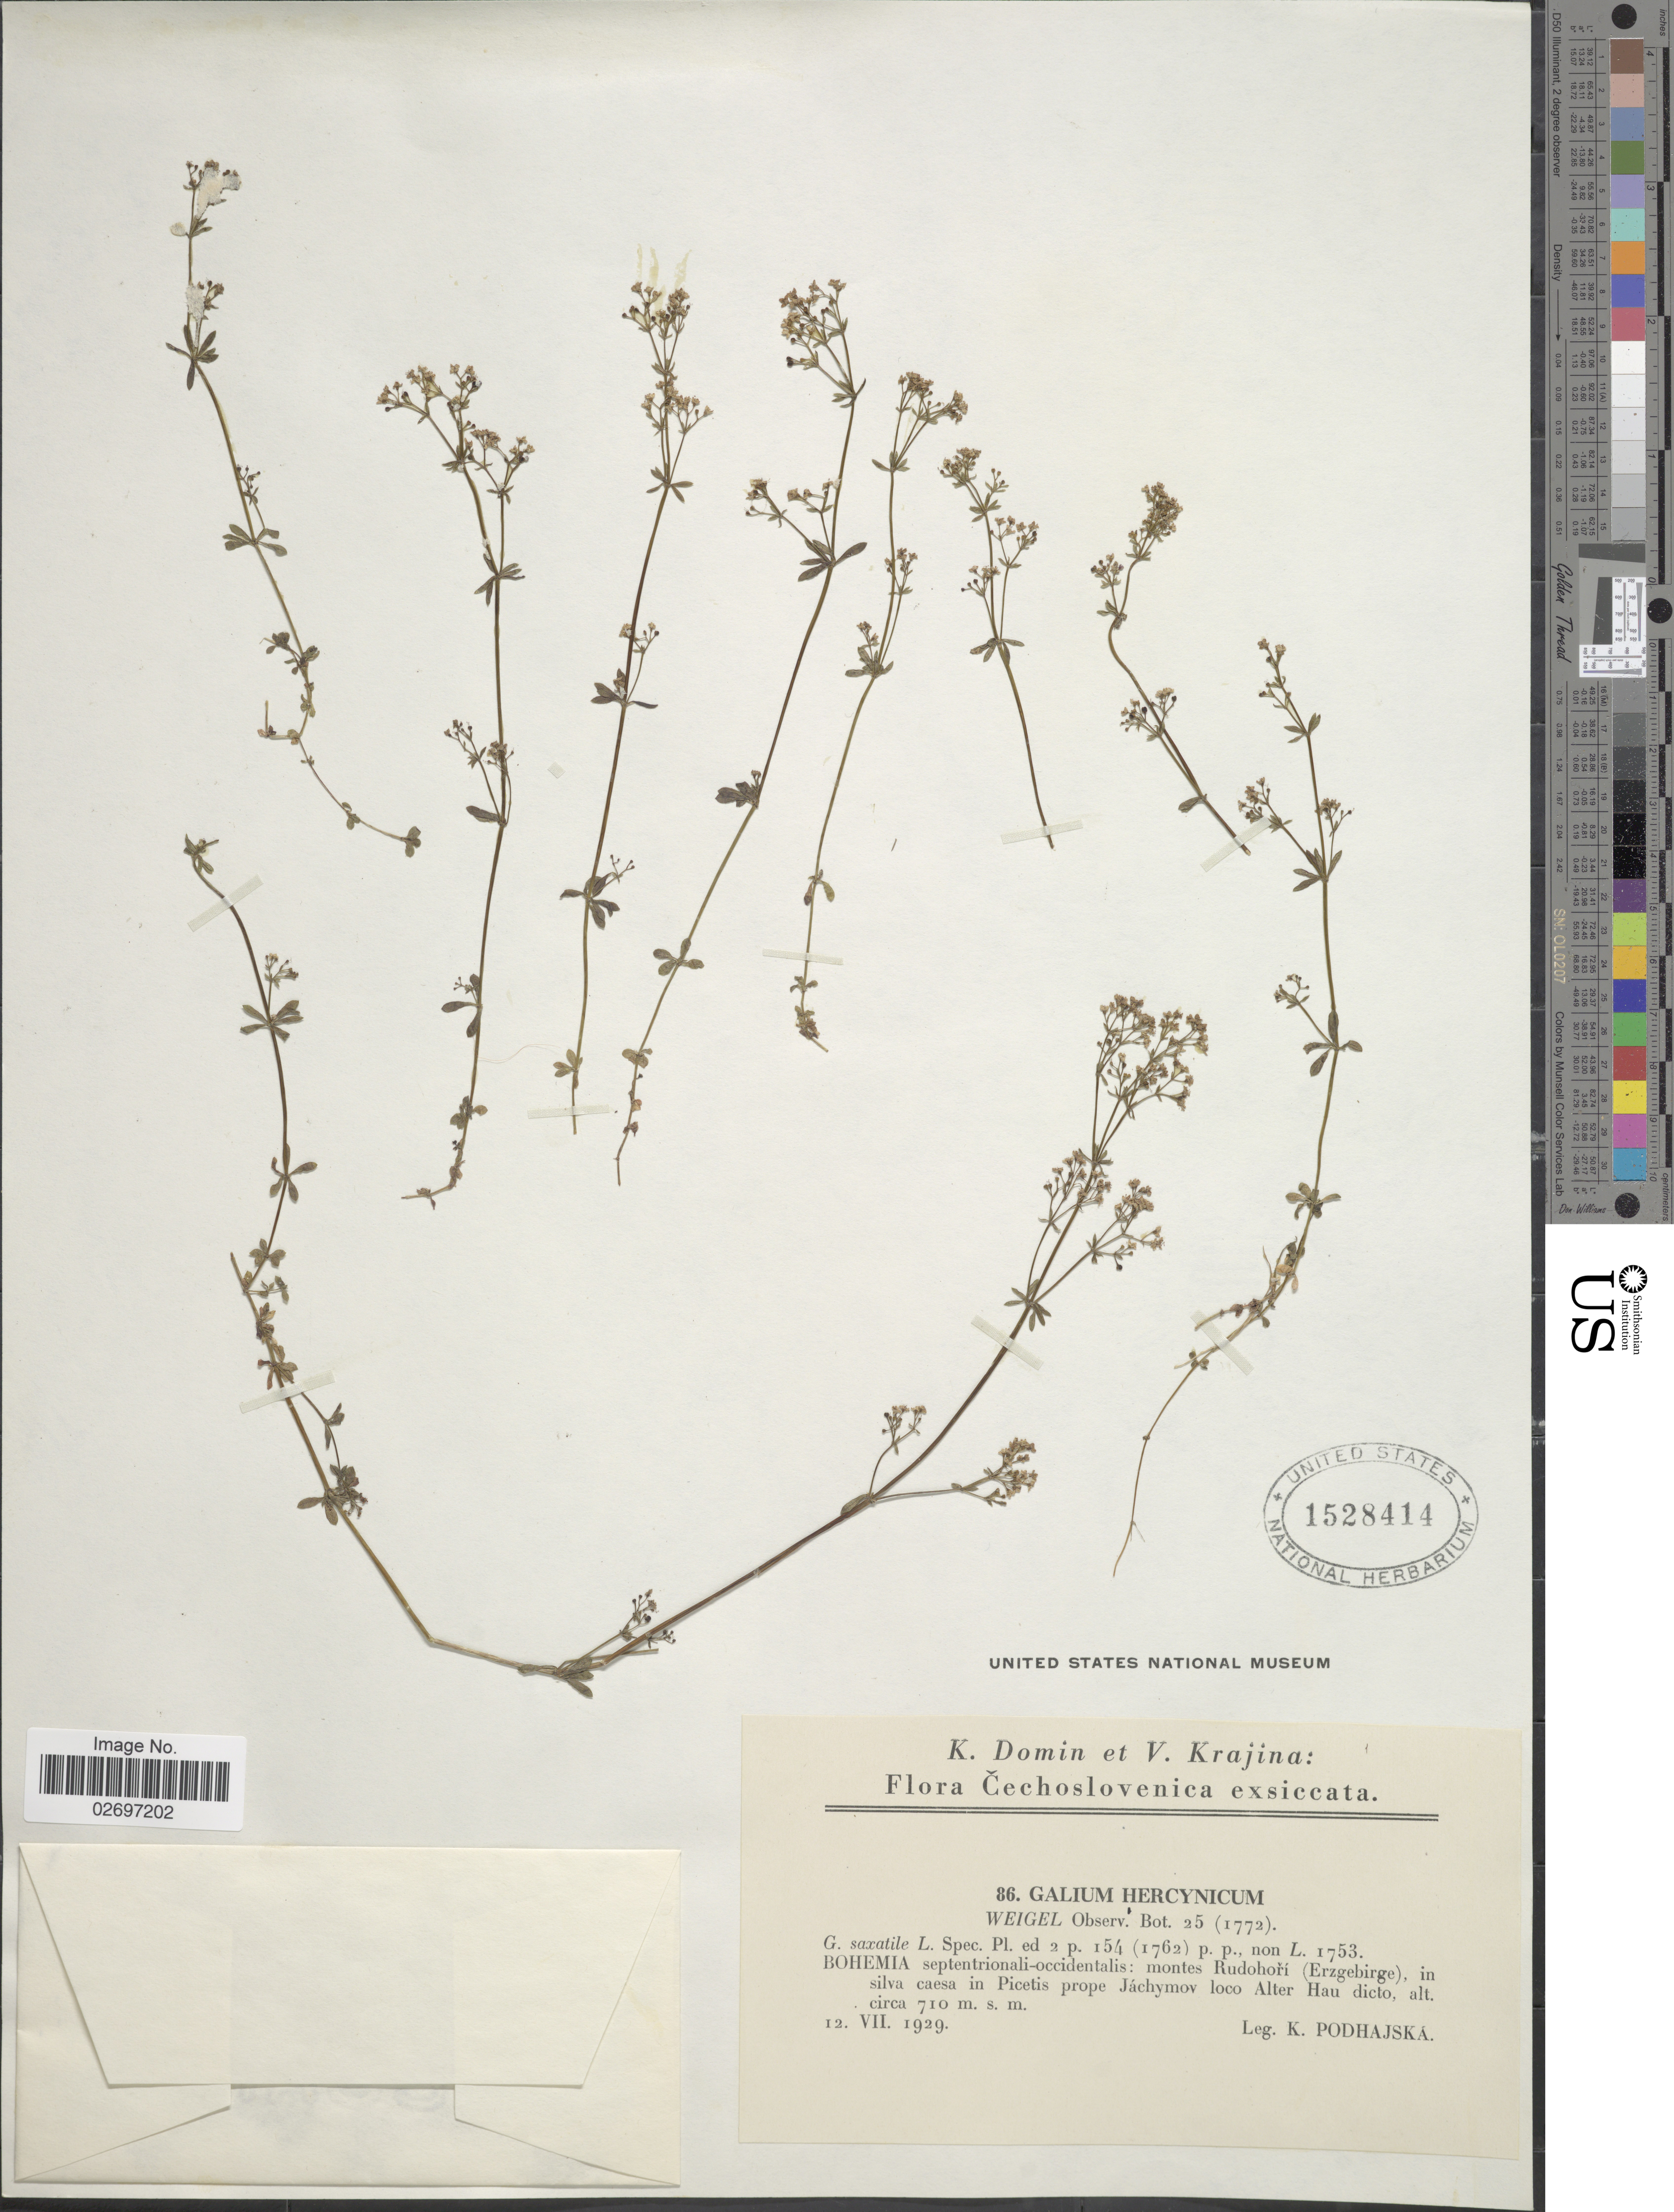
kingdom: Plantae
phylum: Tracheophyta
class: Magnoliopsida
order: Gentianales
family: Rubiaceae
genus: Galium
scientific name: Galium harcynicum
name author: Weigel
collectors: K. Podhajska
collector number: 86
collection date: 1929-07-12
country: Czechia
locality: Cechoslovenica, Bohemia septentrionali-occidentalis: montis Ruduhori (Erzgebirge), in silva caesa in Picetis prope Jachymov loco Alter Hau dicto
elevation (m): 710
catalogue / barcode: US 1528414